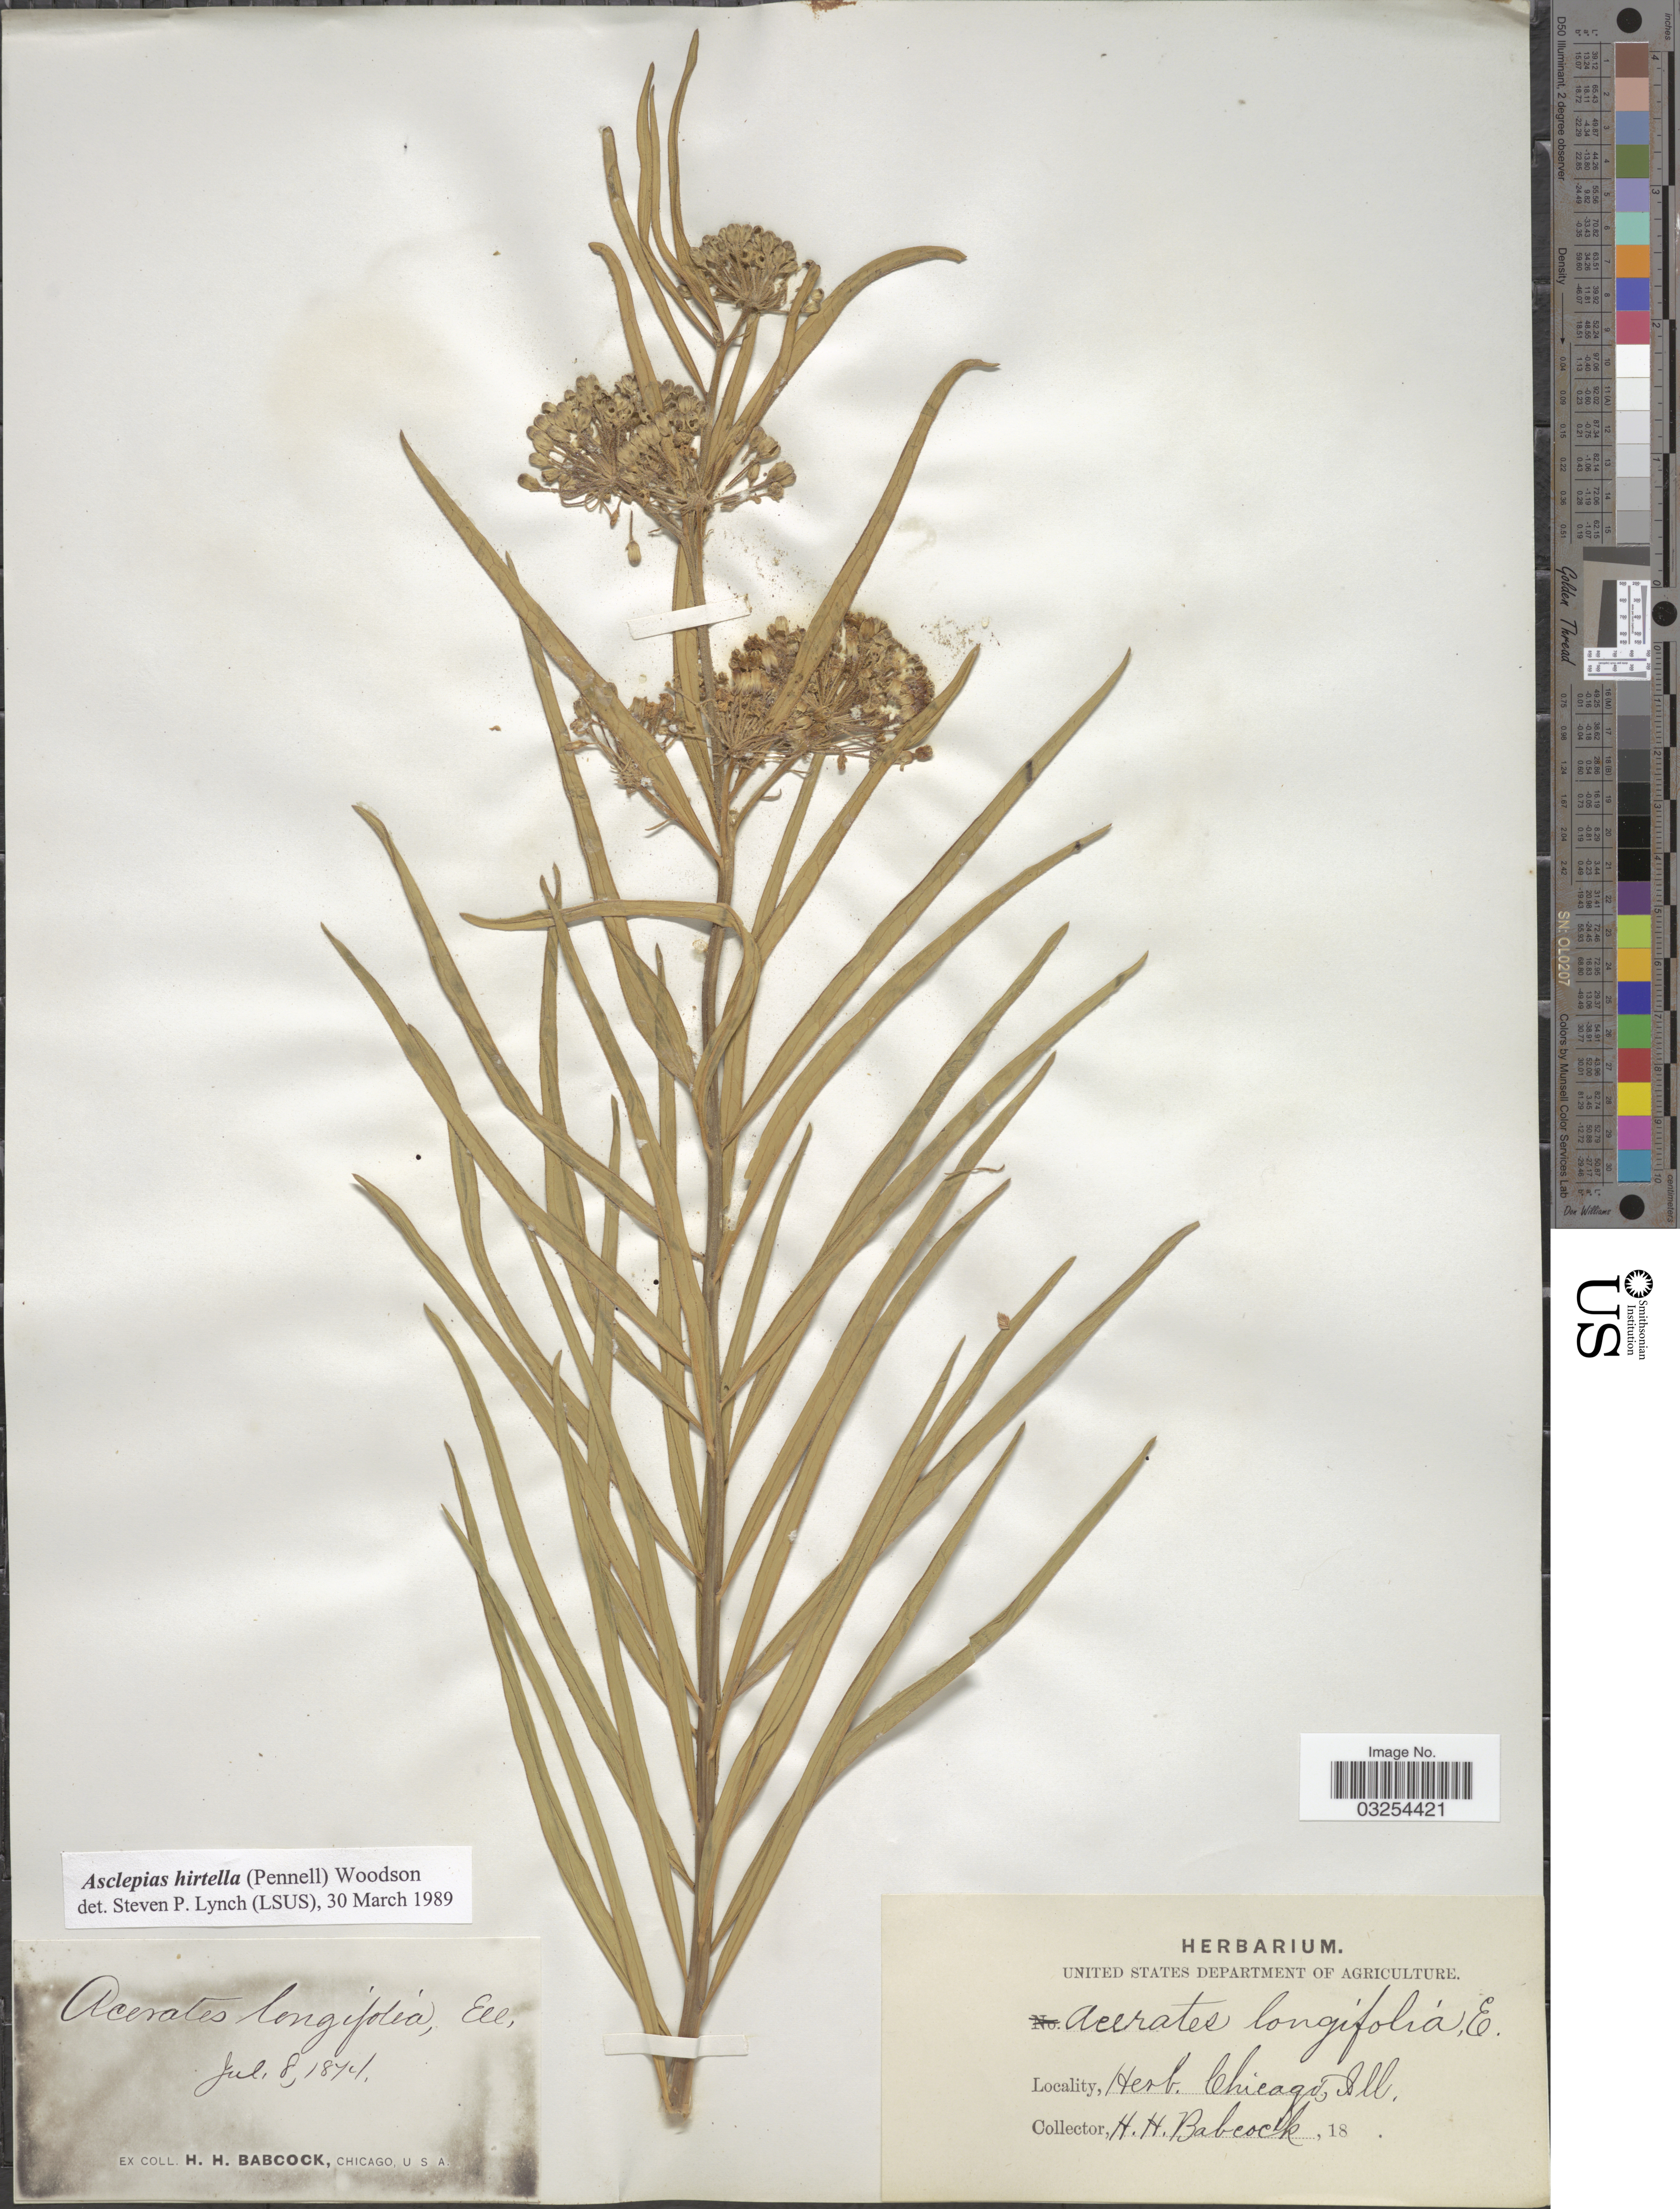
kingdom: Plantae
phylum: Tracheophyta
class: Magnoliopsida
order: Gentianales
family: Apocynaceae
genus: Asclepias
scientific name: Asclepias hirtella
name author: (Pennell) Woodson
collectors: H. Babcock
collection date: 1874-07-08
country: United States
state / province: Illinois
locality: Chicago.